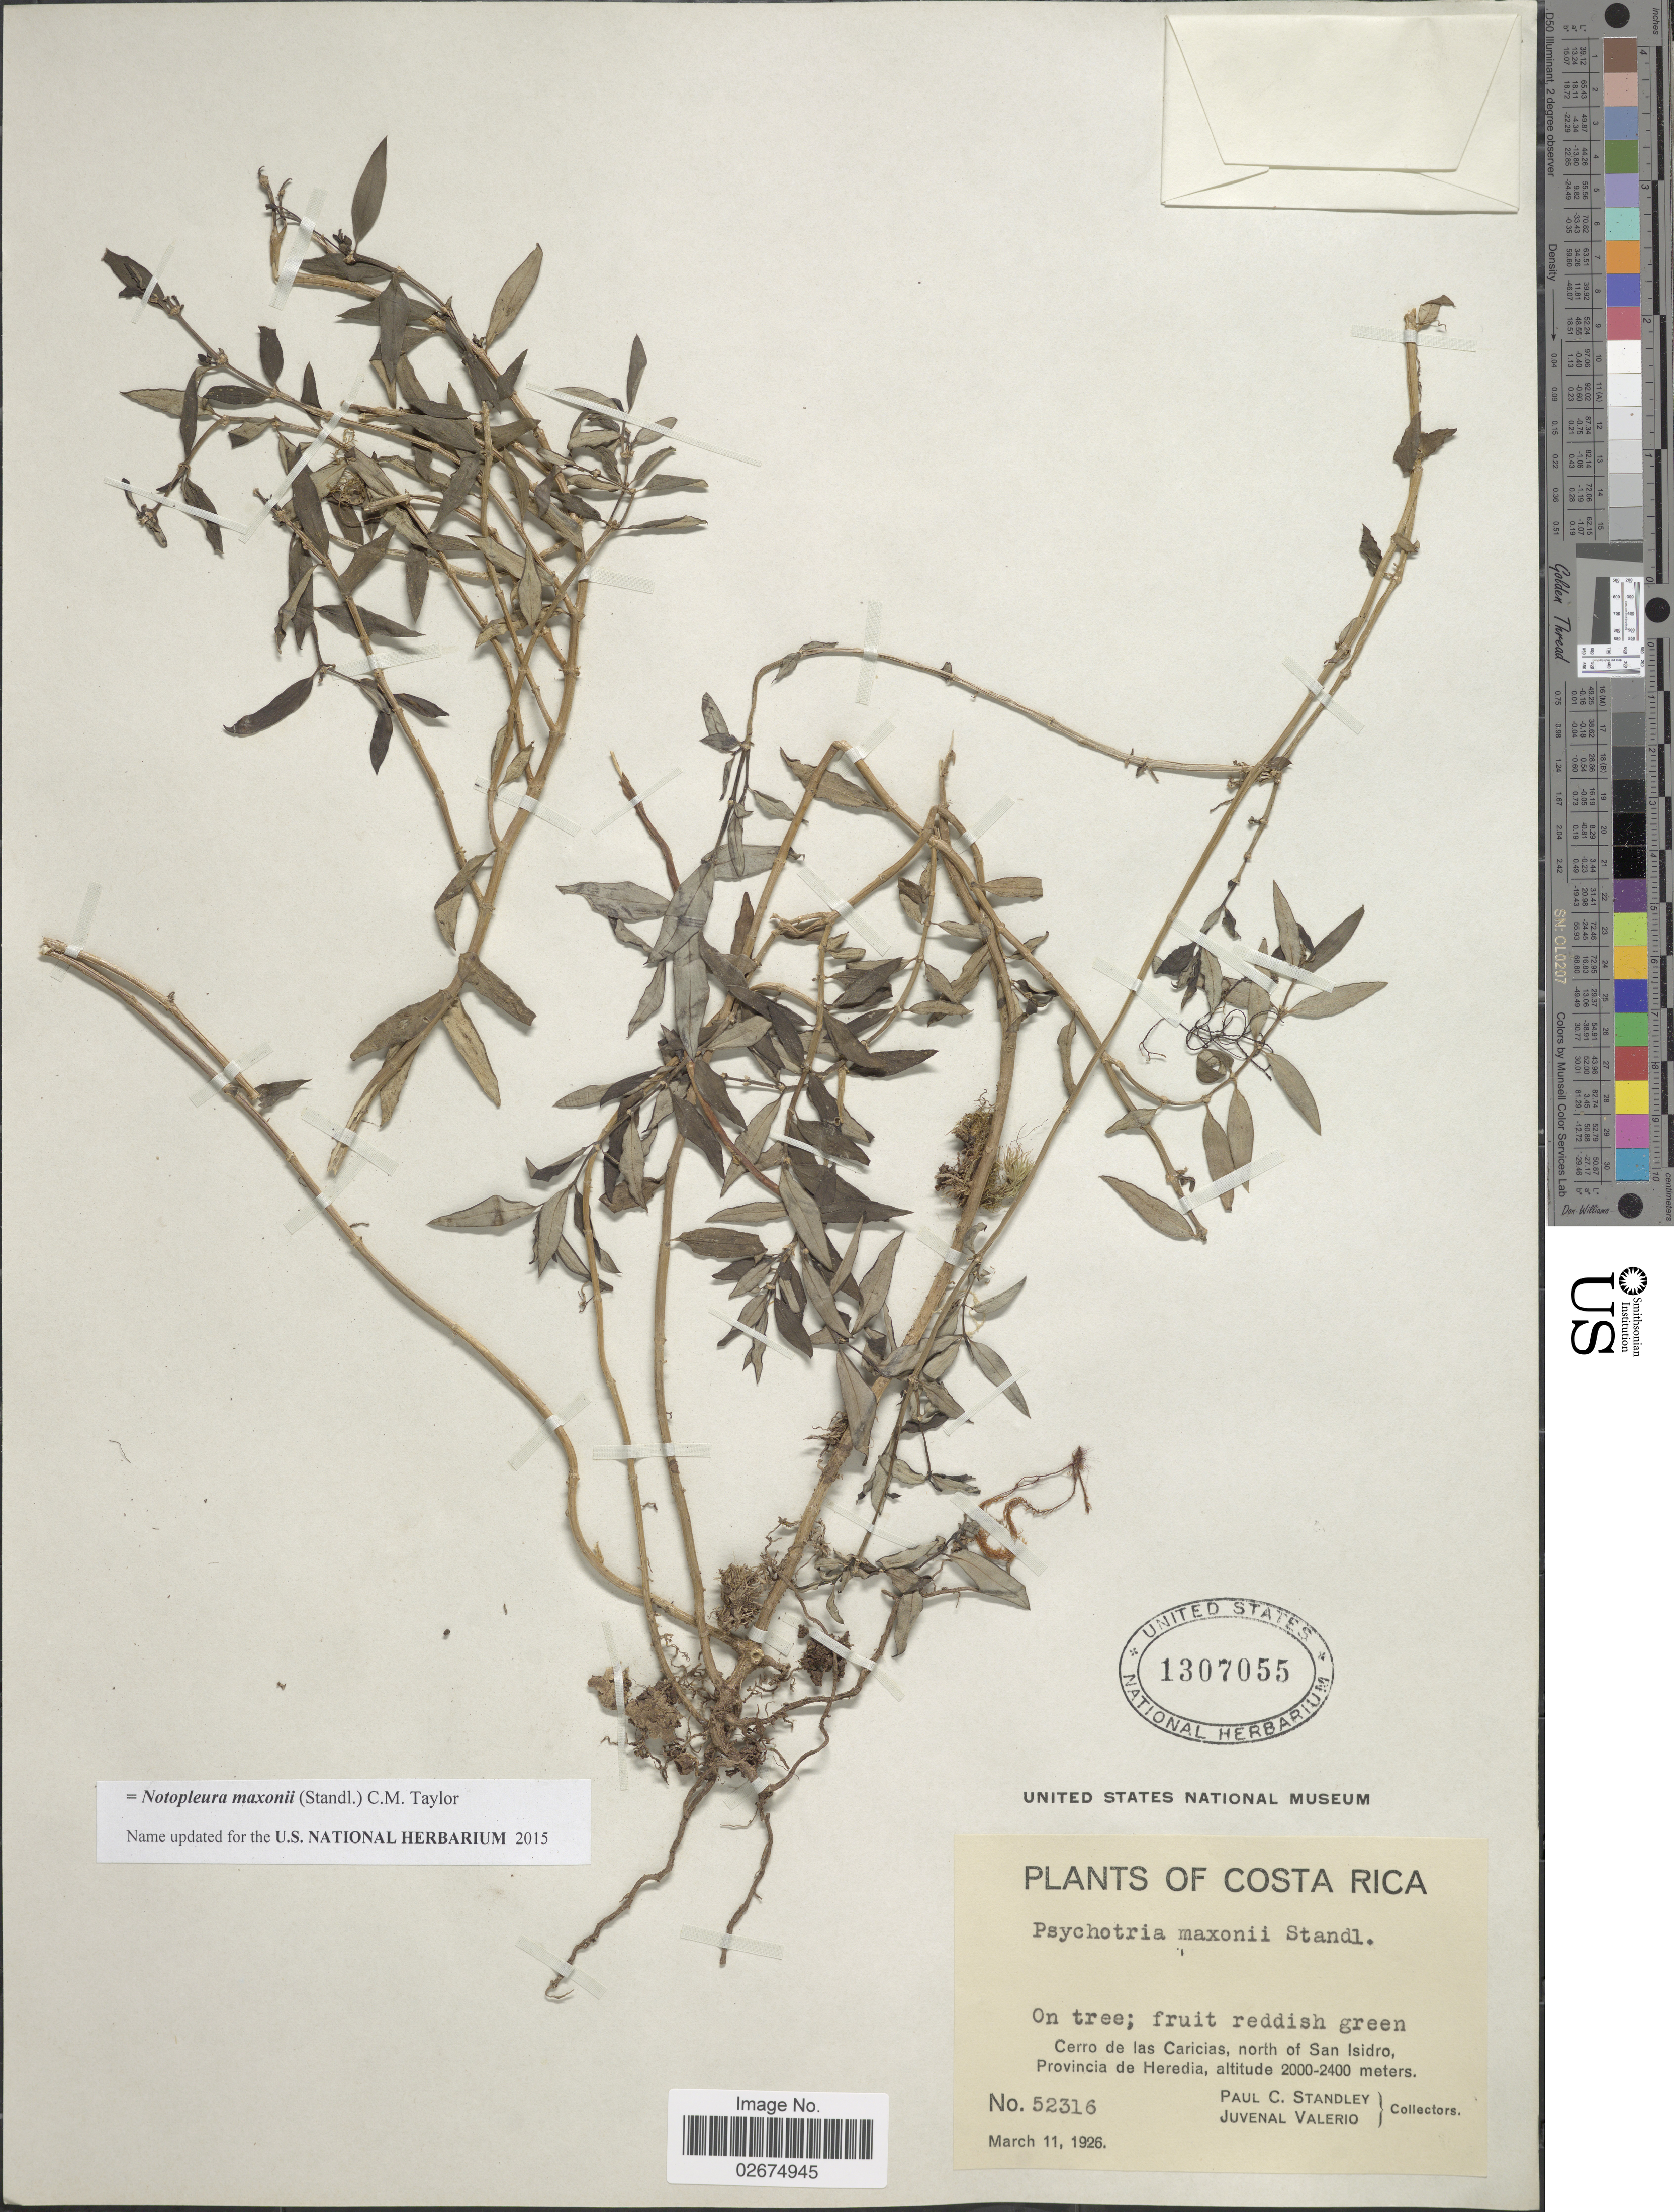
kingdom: Plantae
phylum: Tracheophyta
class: Magnoliopsida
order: Gentianales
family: Rubiaceae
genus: Notopleura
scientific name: Notopleura maxonii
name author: (Standl.) C.M. Taylor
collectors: P. C. Standley & J. Valerio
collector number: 52316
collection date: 1926-03-11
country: Costa Rica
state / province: Heredia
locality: Cerros de las Caricias, north of San Isidro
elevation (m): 2000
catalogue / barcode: US 1307055